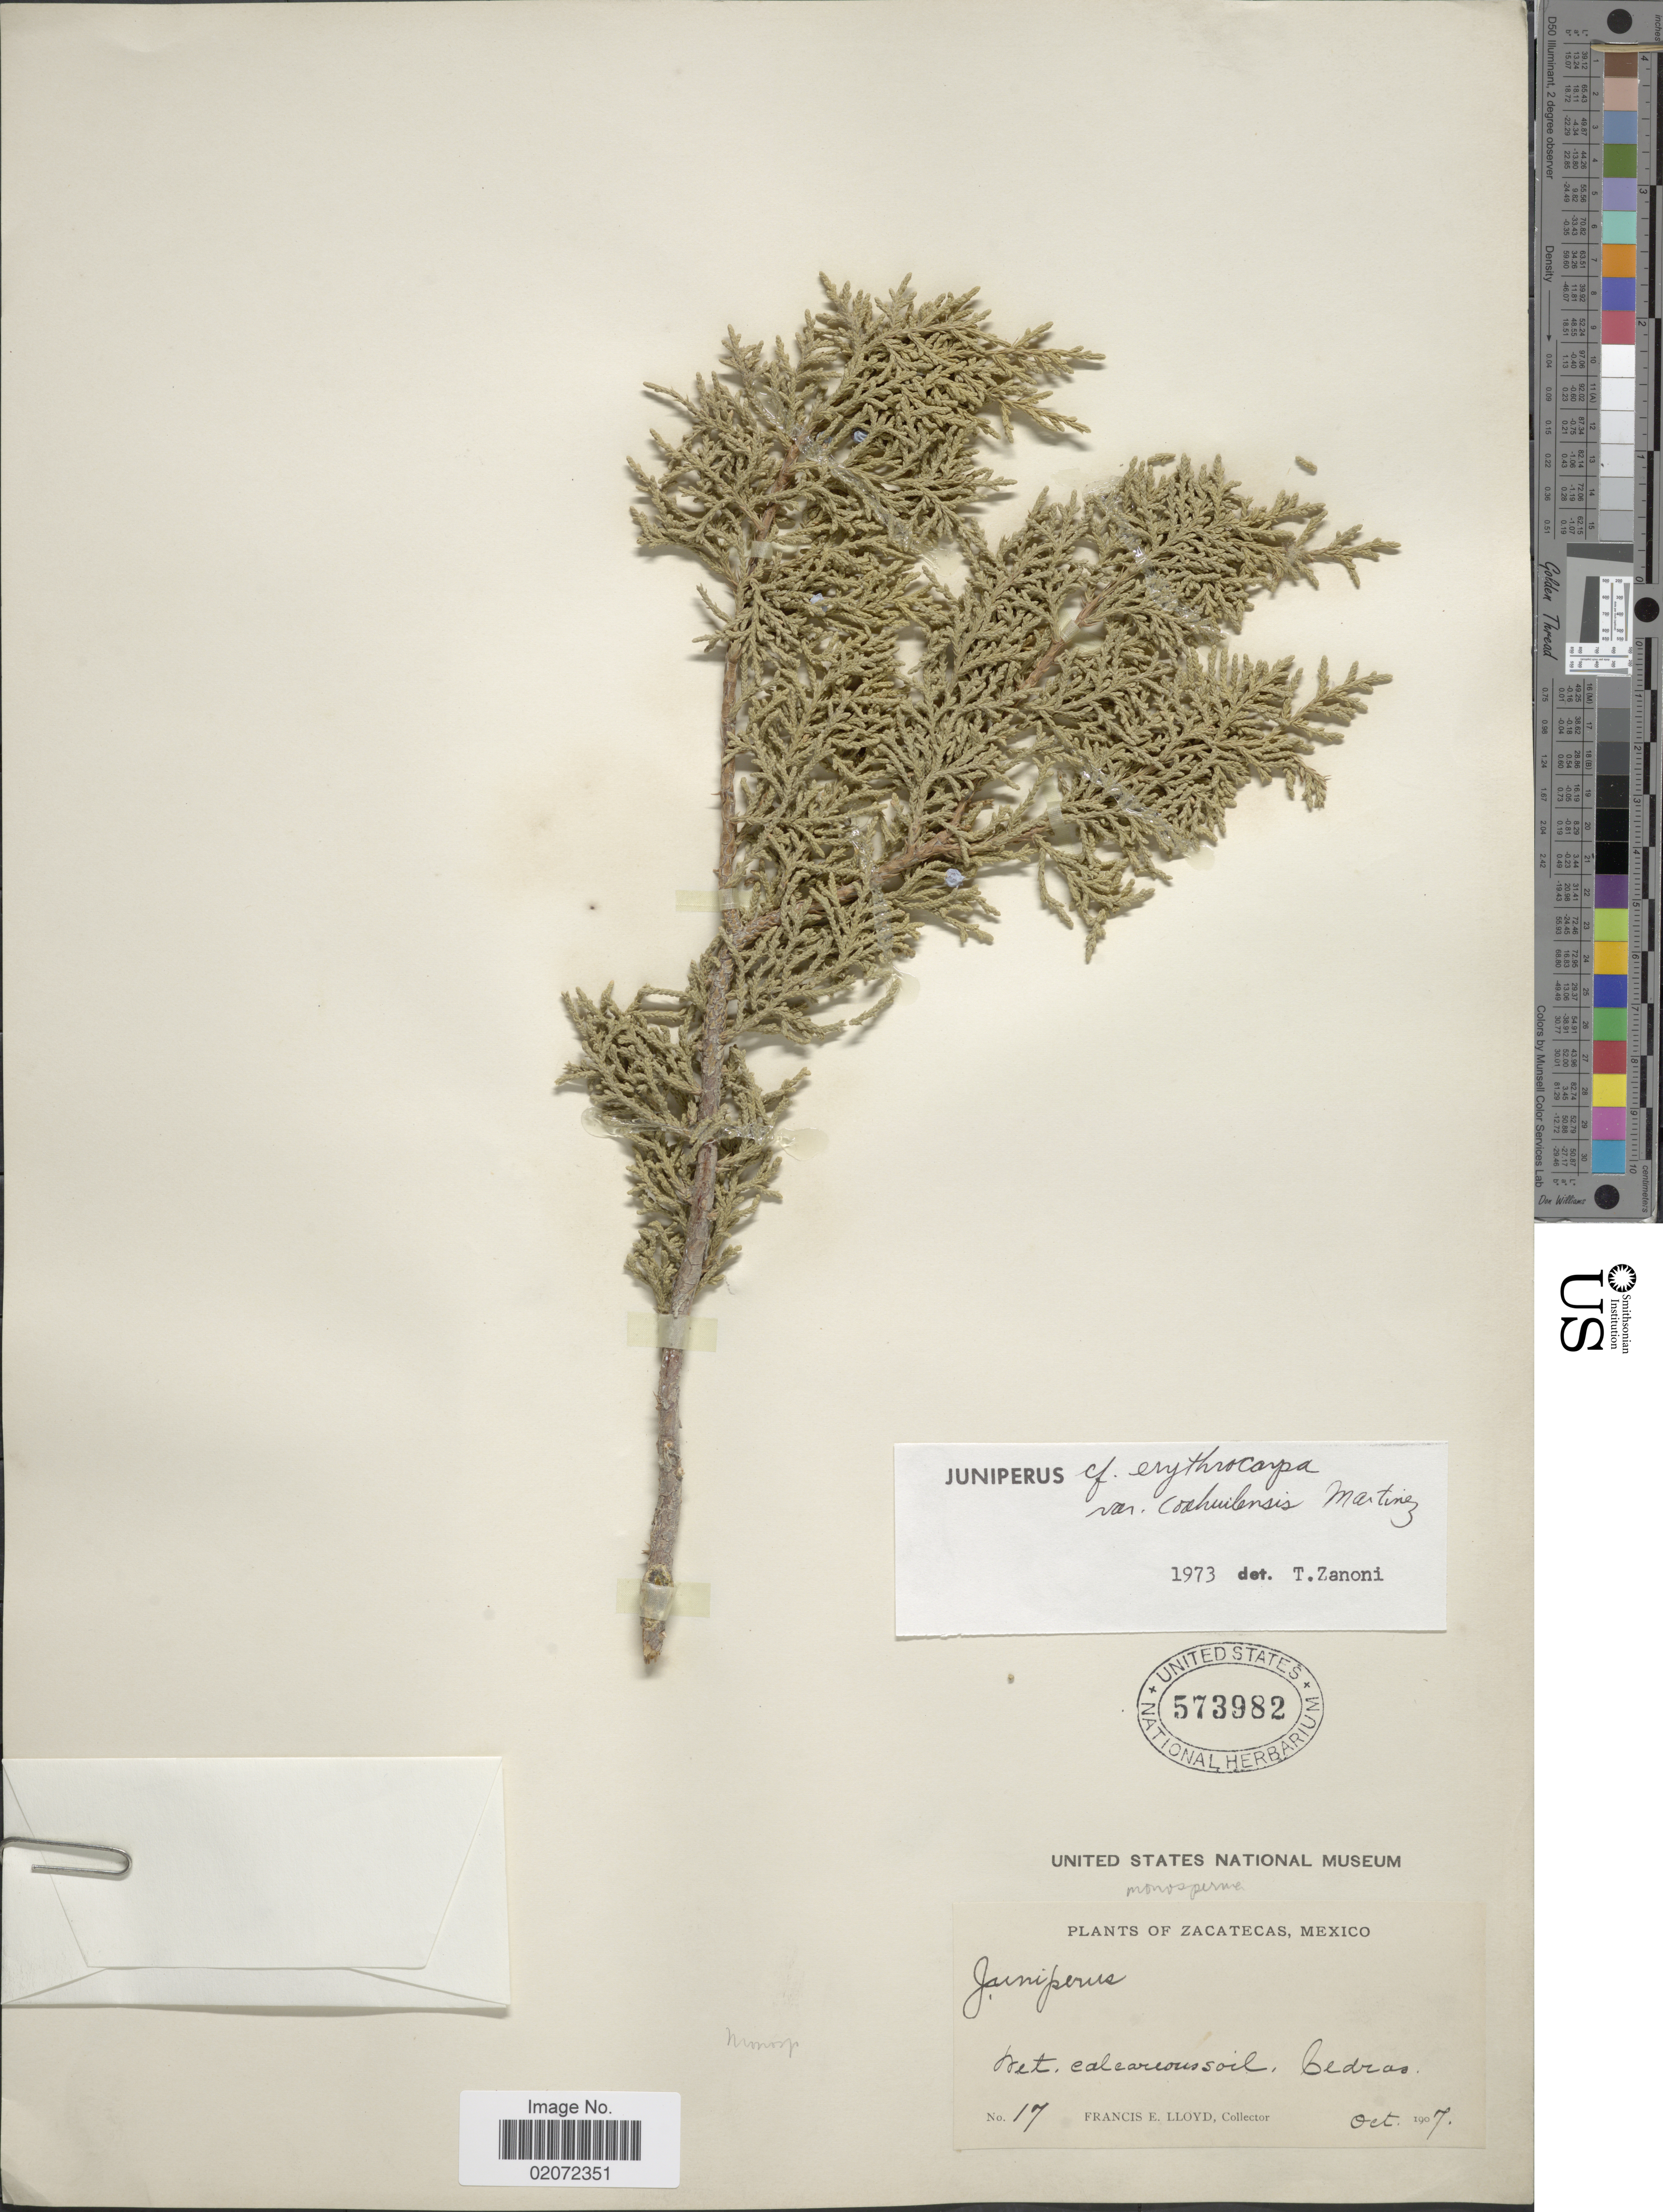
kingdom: Plantae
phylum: Tracheophyta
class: Pinopsida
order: Pinales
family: Cupressaceae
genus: Juniperus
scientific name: Juniperus coahuilensis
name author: (Martínez) Gaussen ex R.P. Adams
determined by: Ferguson, G. M.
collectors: Lloyd, C. E.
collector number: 17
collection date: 1907-10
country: Mexico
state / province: Zacatecas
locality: Cedras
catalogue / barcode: US 573982